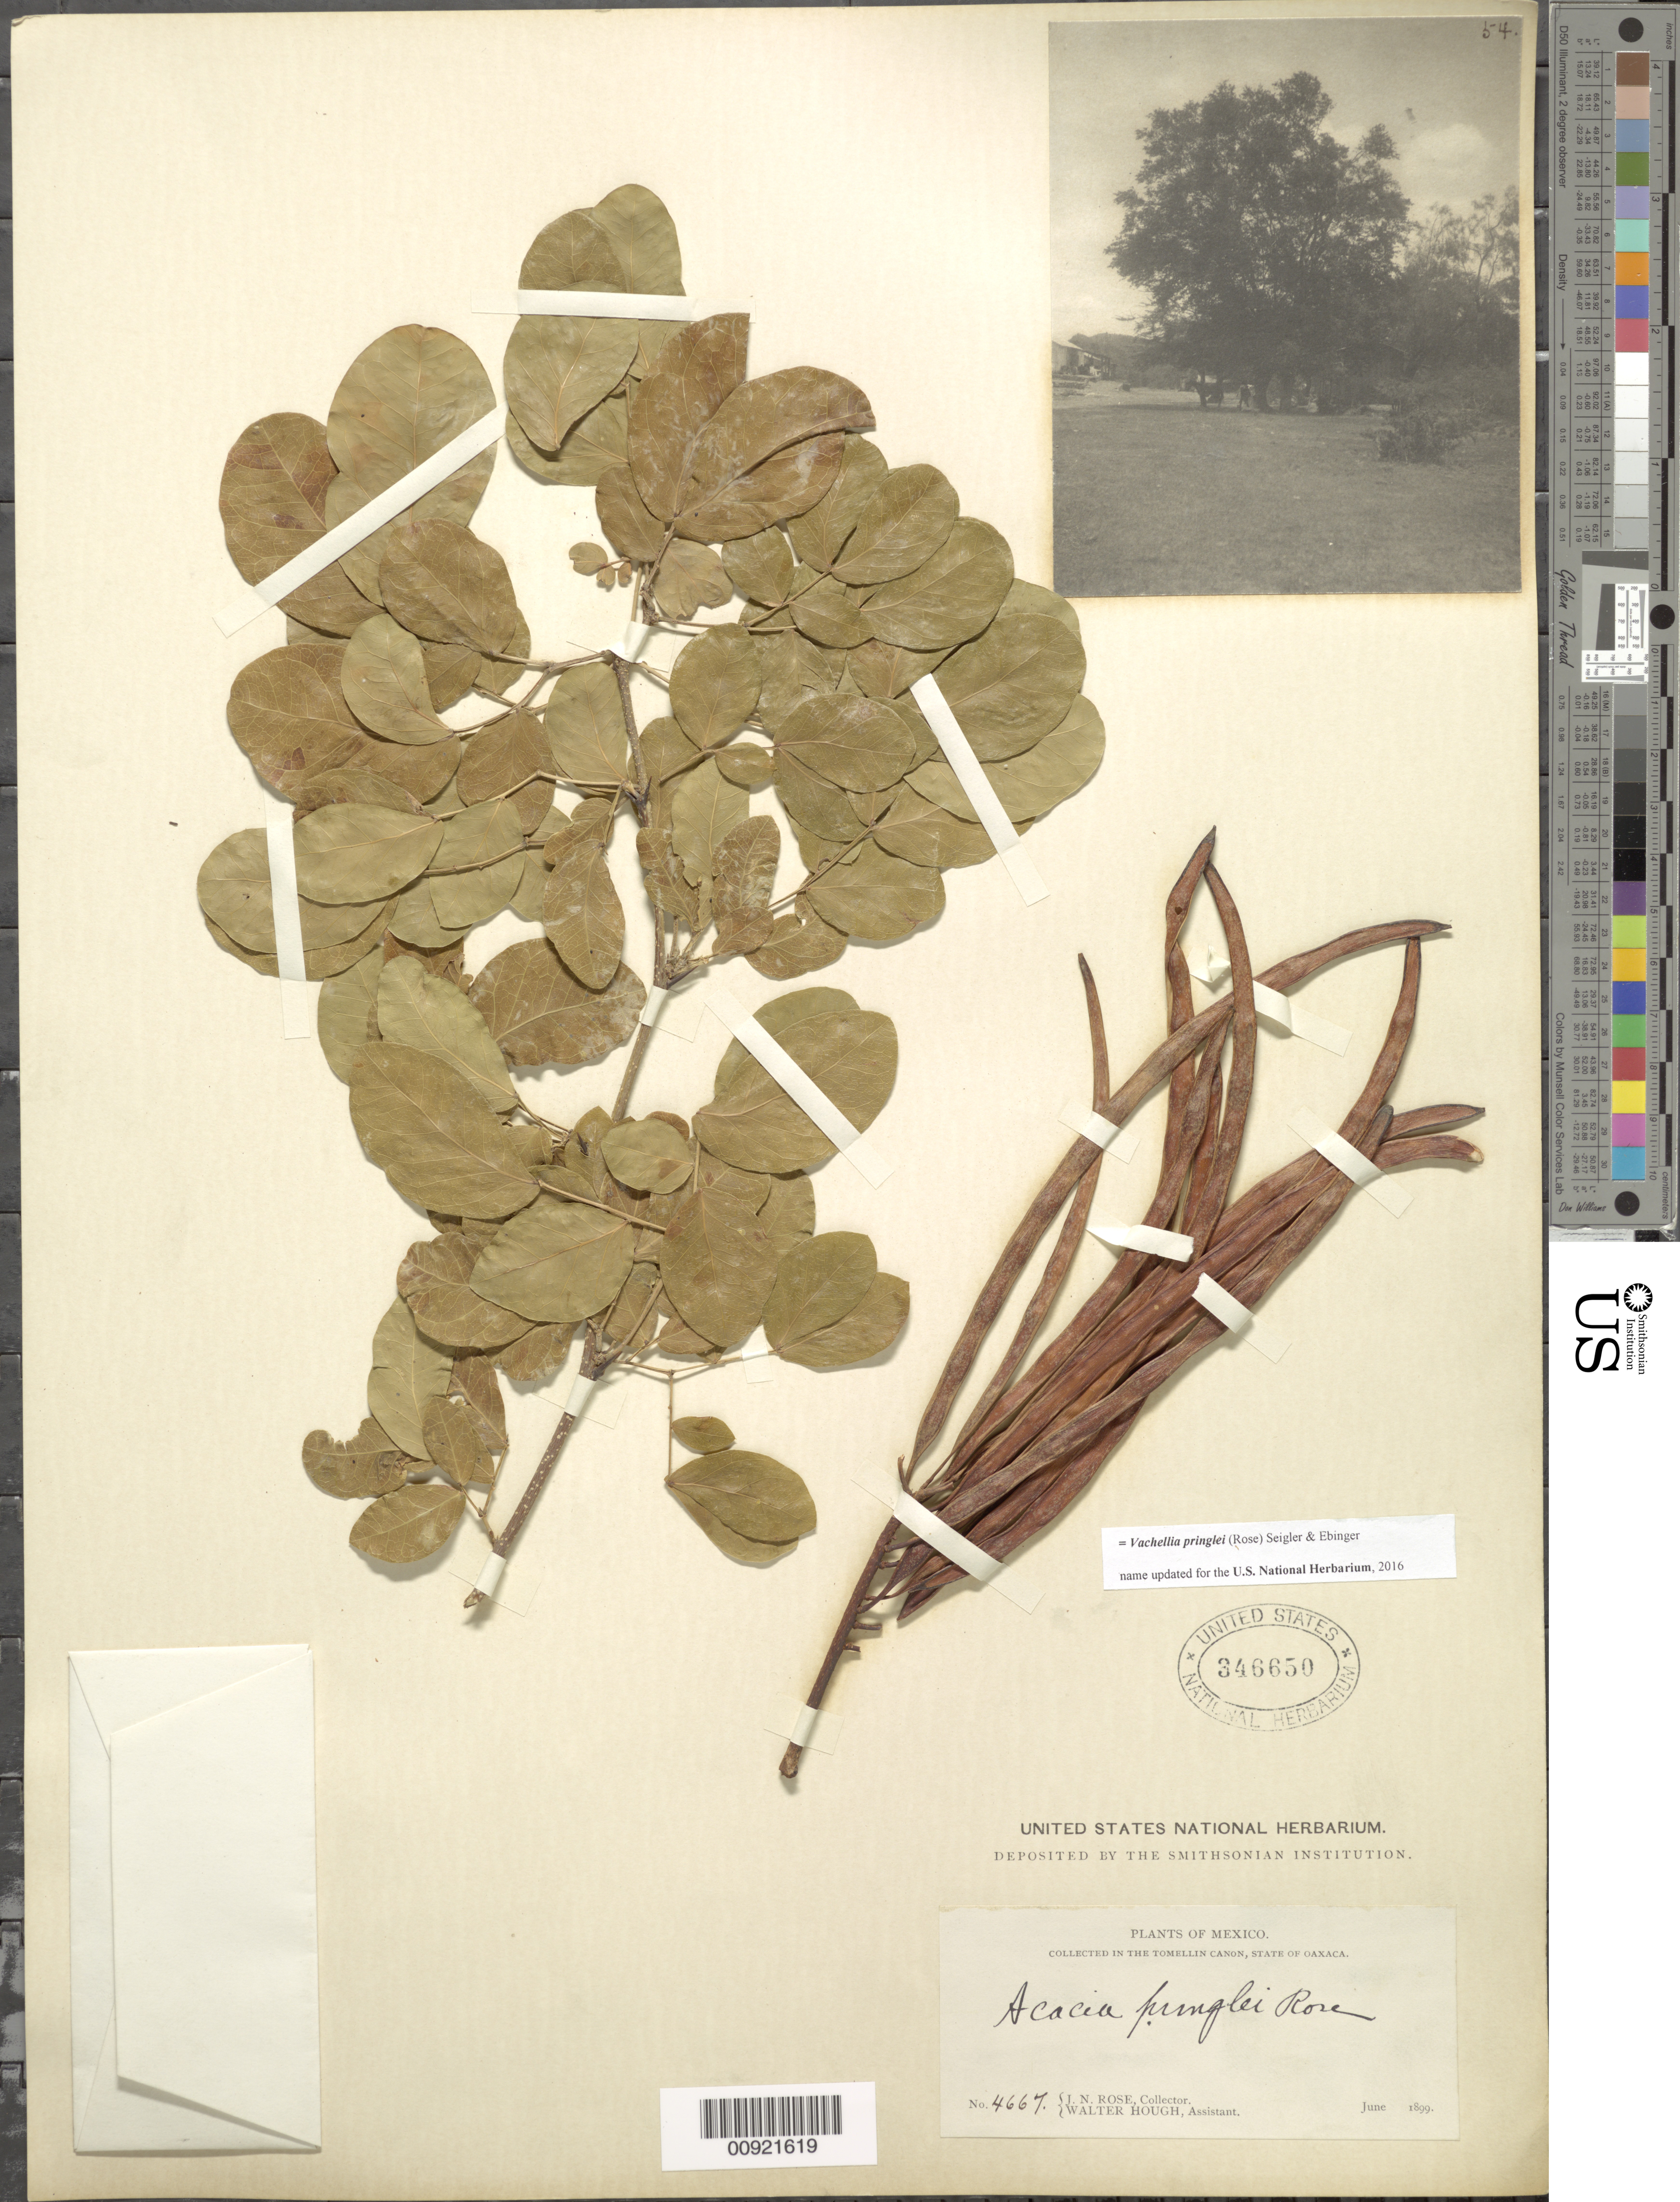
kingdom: Plantae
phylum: Tracheophyta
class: Magnoliopsida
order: Fabales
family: Fabaceae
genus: Vachellia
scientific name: Vachellia pringlei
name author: (Rose) Seigler & Ebinger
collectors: J. N. Rose & W. Hough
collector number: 4667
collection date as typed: Jun 1899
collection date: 1899-06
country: Mexico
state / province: Oaxaca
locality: Tomellin Cañon, State of Oaxaca.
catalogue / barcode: US 346650